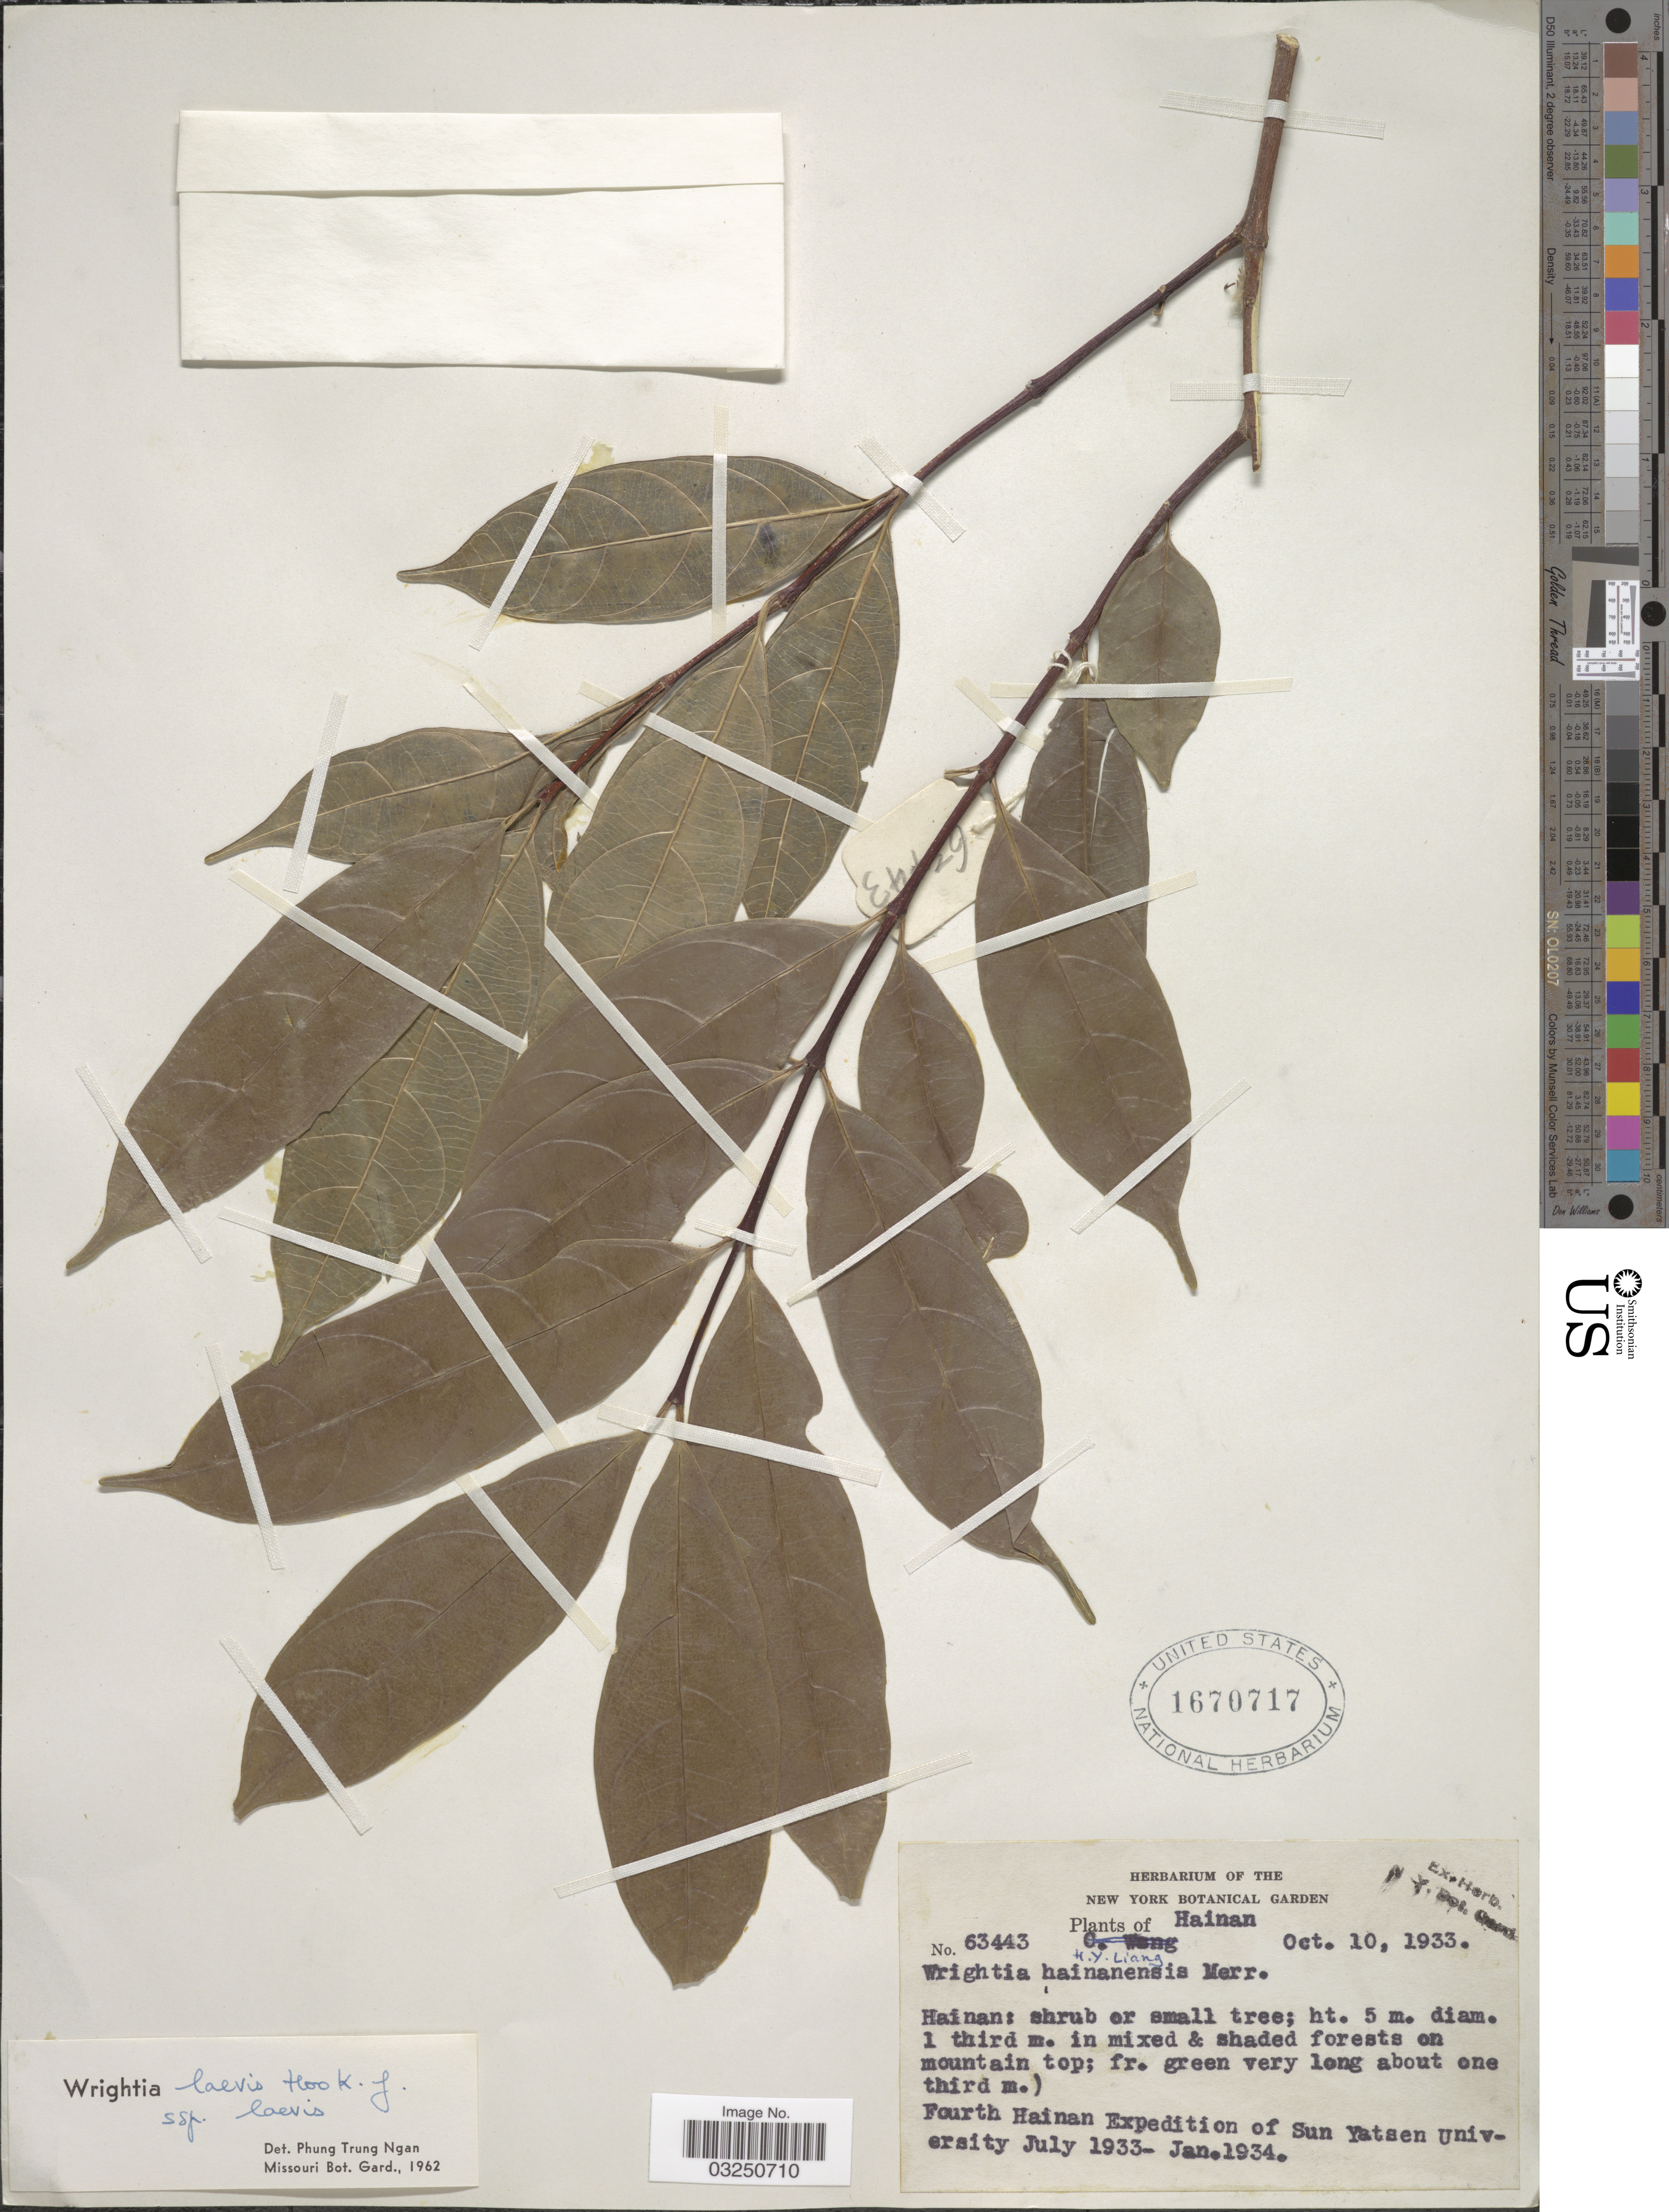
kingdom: Plantae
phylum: Tracheophyta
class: Magnoliopsida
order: Gentianales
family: Apocynaceae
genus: Wrightia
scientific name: Wrightia laevis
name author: Hook. f.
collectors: H. Y. Liang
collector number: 63443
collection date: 1933-10-10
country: China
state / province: Hainan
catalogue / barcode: US 1670717